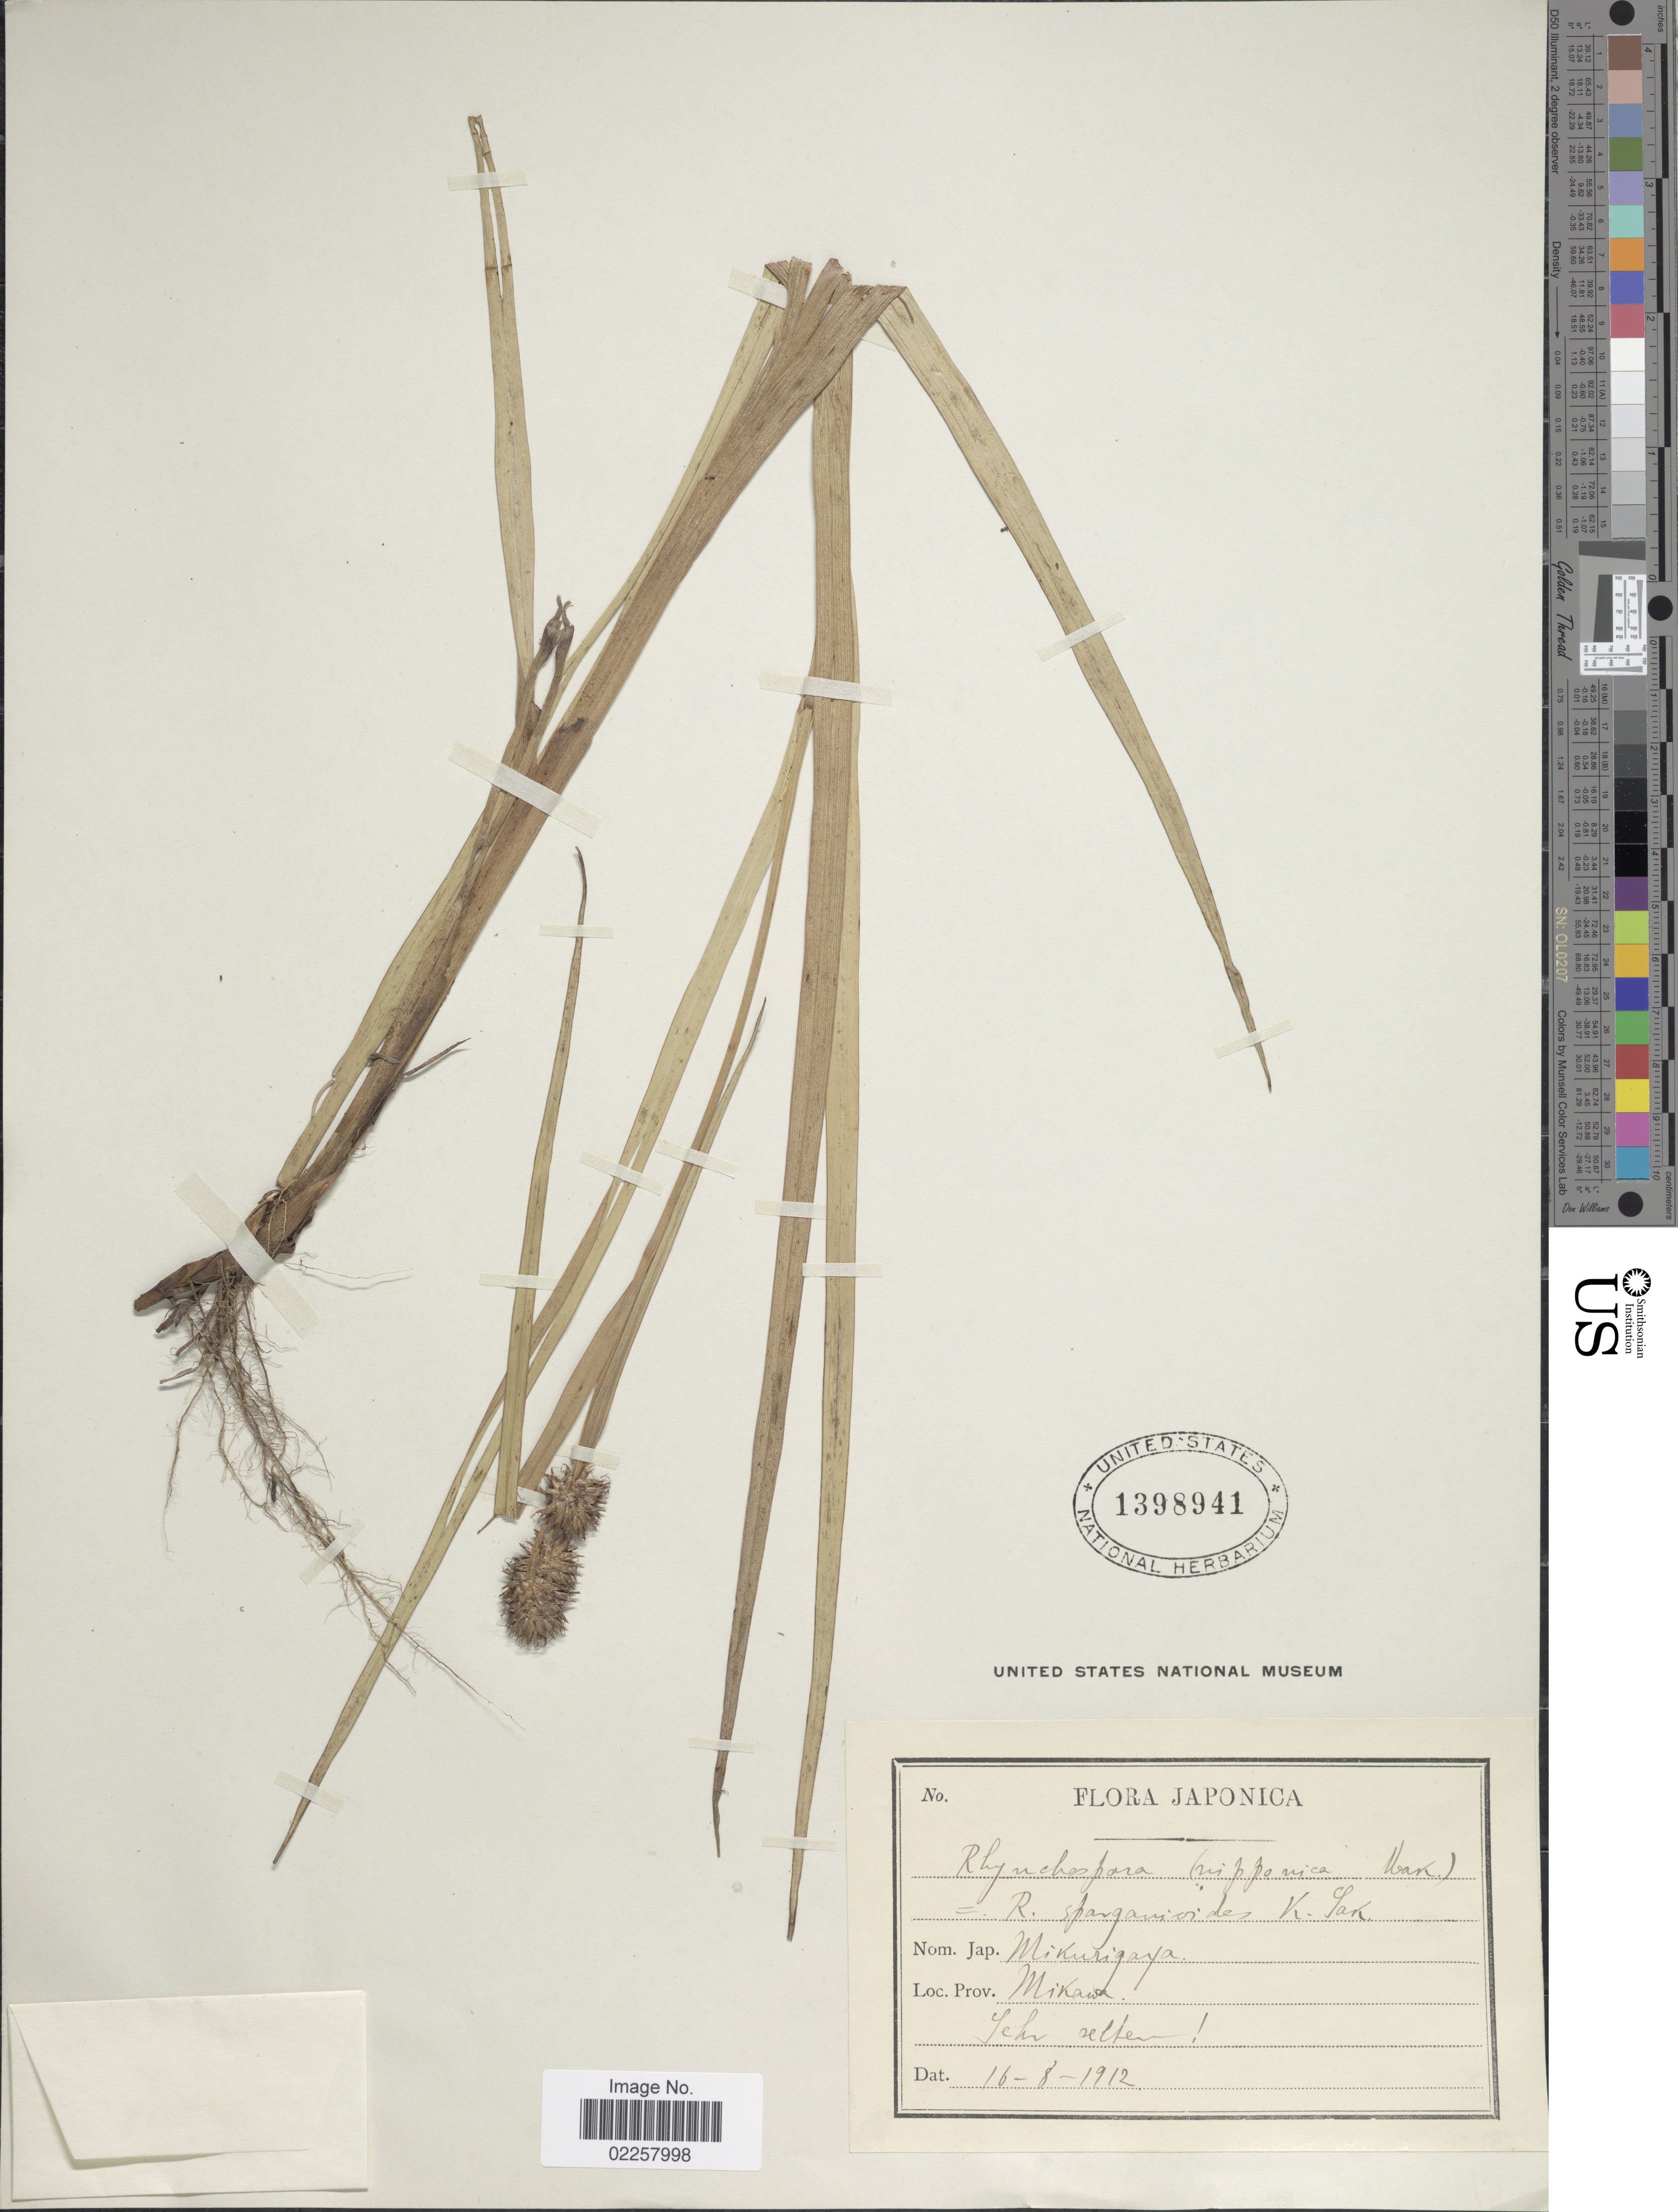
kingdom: Plantae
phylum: Tracheophyta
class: Liliopsida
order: Poales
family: Cyperaceae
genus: Rhynchospora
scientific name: Rhynchospora malasica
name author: C.B. Clarke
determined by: Strong, Mark T., (BOT), Smithsonian Institution - National Museum of Natural History (UNITED STATES)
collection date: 1912-08-16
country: Japan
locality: Mikawa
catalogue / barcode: US 1398941